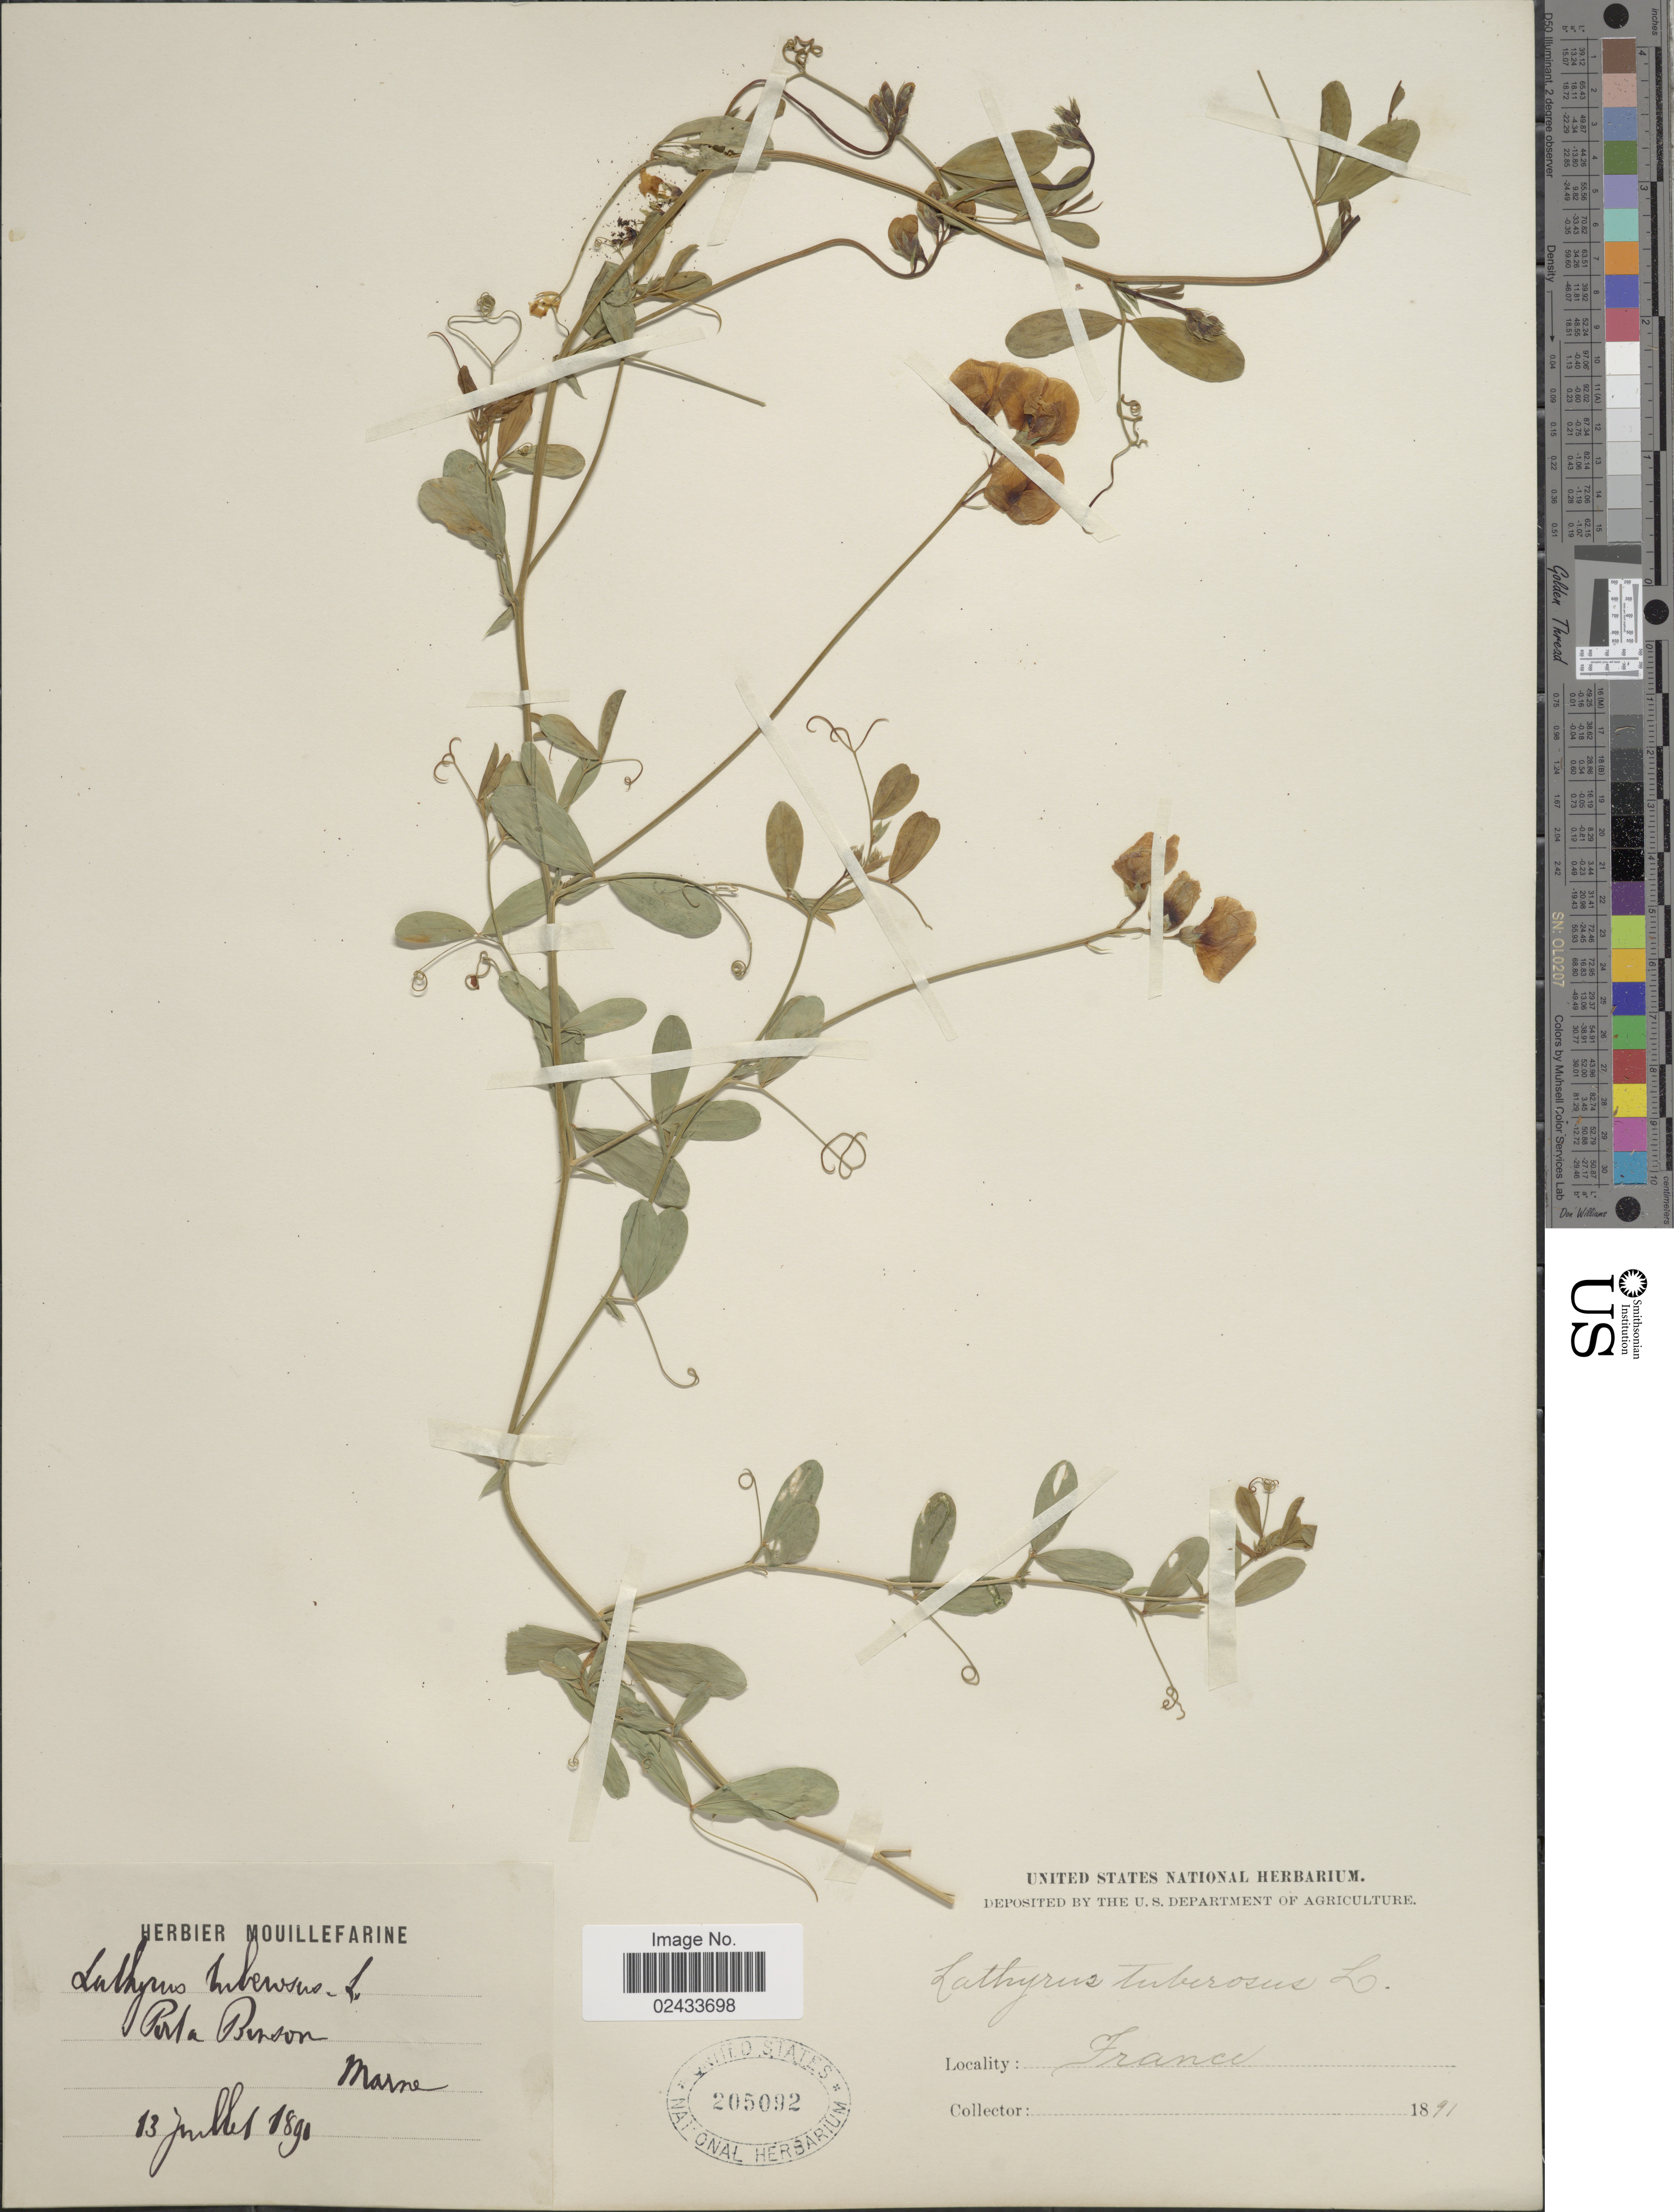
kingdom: Plantae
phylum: Tracheophyta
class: Magnoliopsida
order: Fabales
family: Fabaceae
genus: Lathyrus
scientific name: Lathyrus tuberosus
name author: L.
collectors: ex herb. Mouillefarine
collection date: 1890-07-13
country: France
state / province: Grand Est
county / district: Marne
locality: Port à Binson, Marne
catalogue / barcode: US 205092